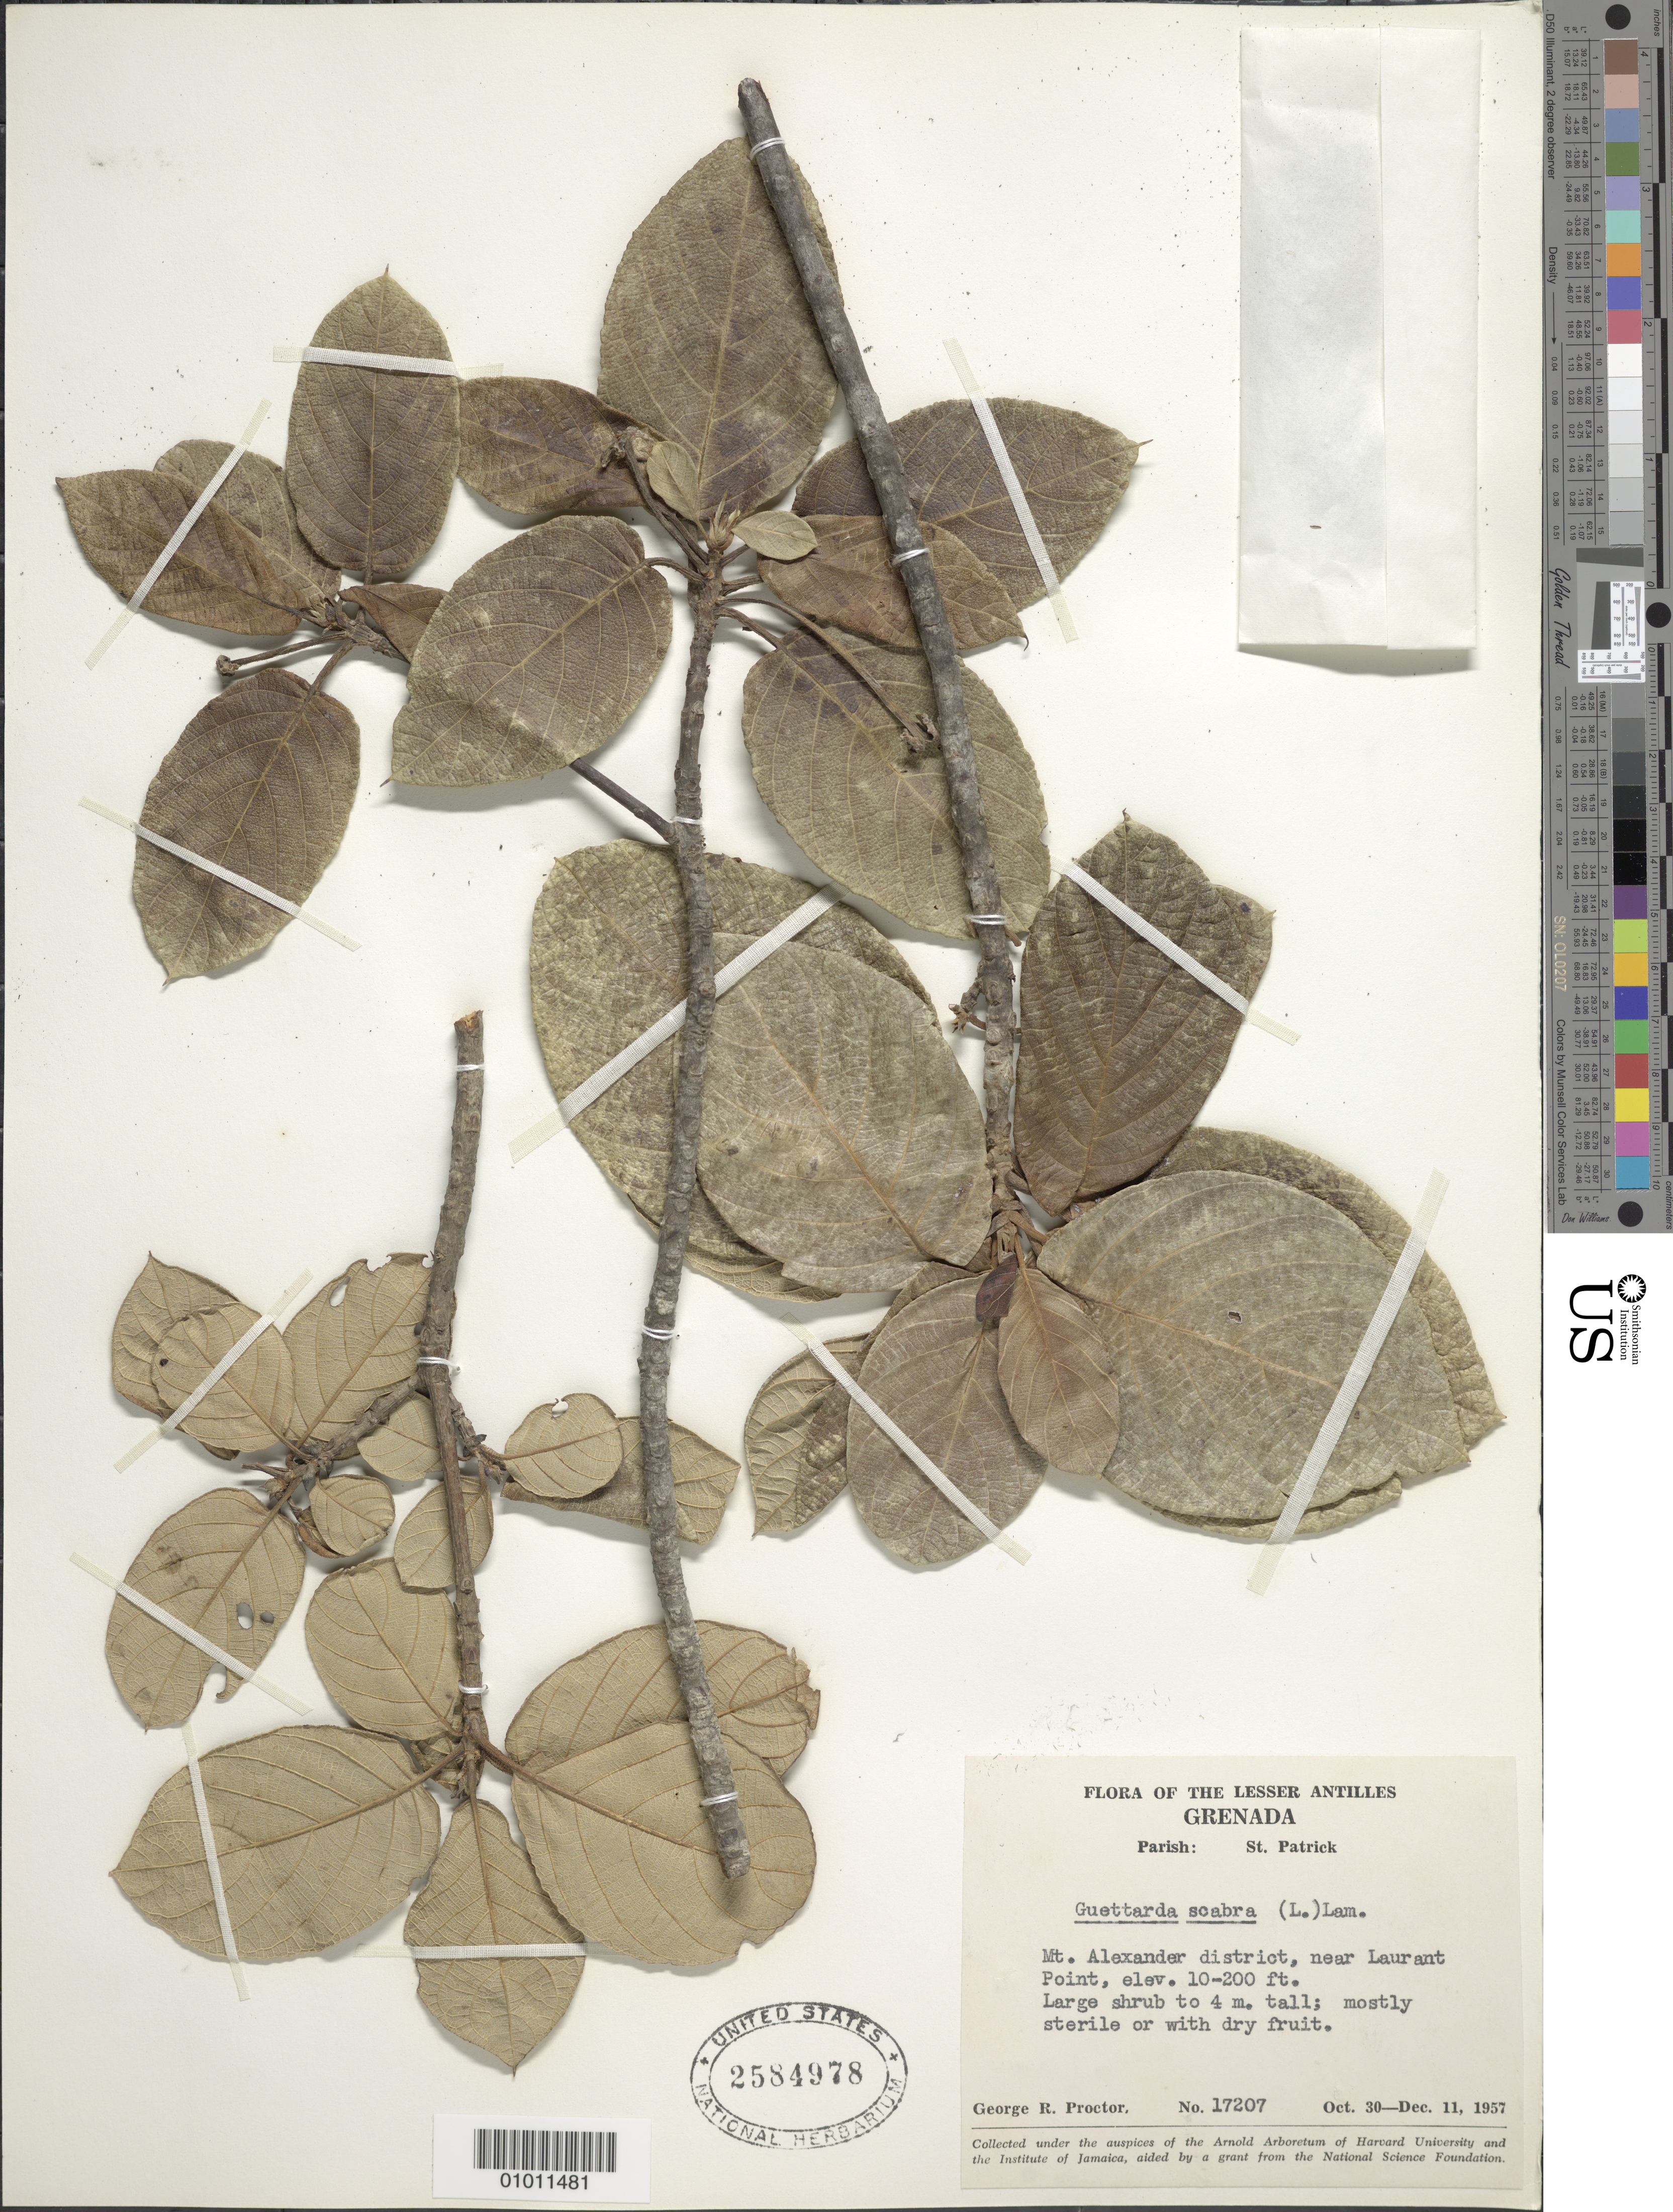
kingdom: Plantae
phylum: Tracheophyta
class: Magnoliopsida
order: Gentianales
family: Rubiaceae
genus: Guettarda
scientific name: Guettarda scabra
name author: (L.) Vent.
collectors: G. R. Proctor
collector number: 17207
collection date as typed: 30 Oct 1957 to 11 Dec 1957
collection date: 1957-10-30/1957-12-11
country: Grenada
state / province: Saint Patrick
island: Grenada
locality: Mt. Alexander district, near Laurant Point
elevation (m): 3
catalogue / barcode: US 2584978